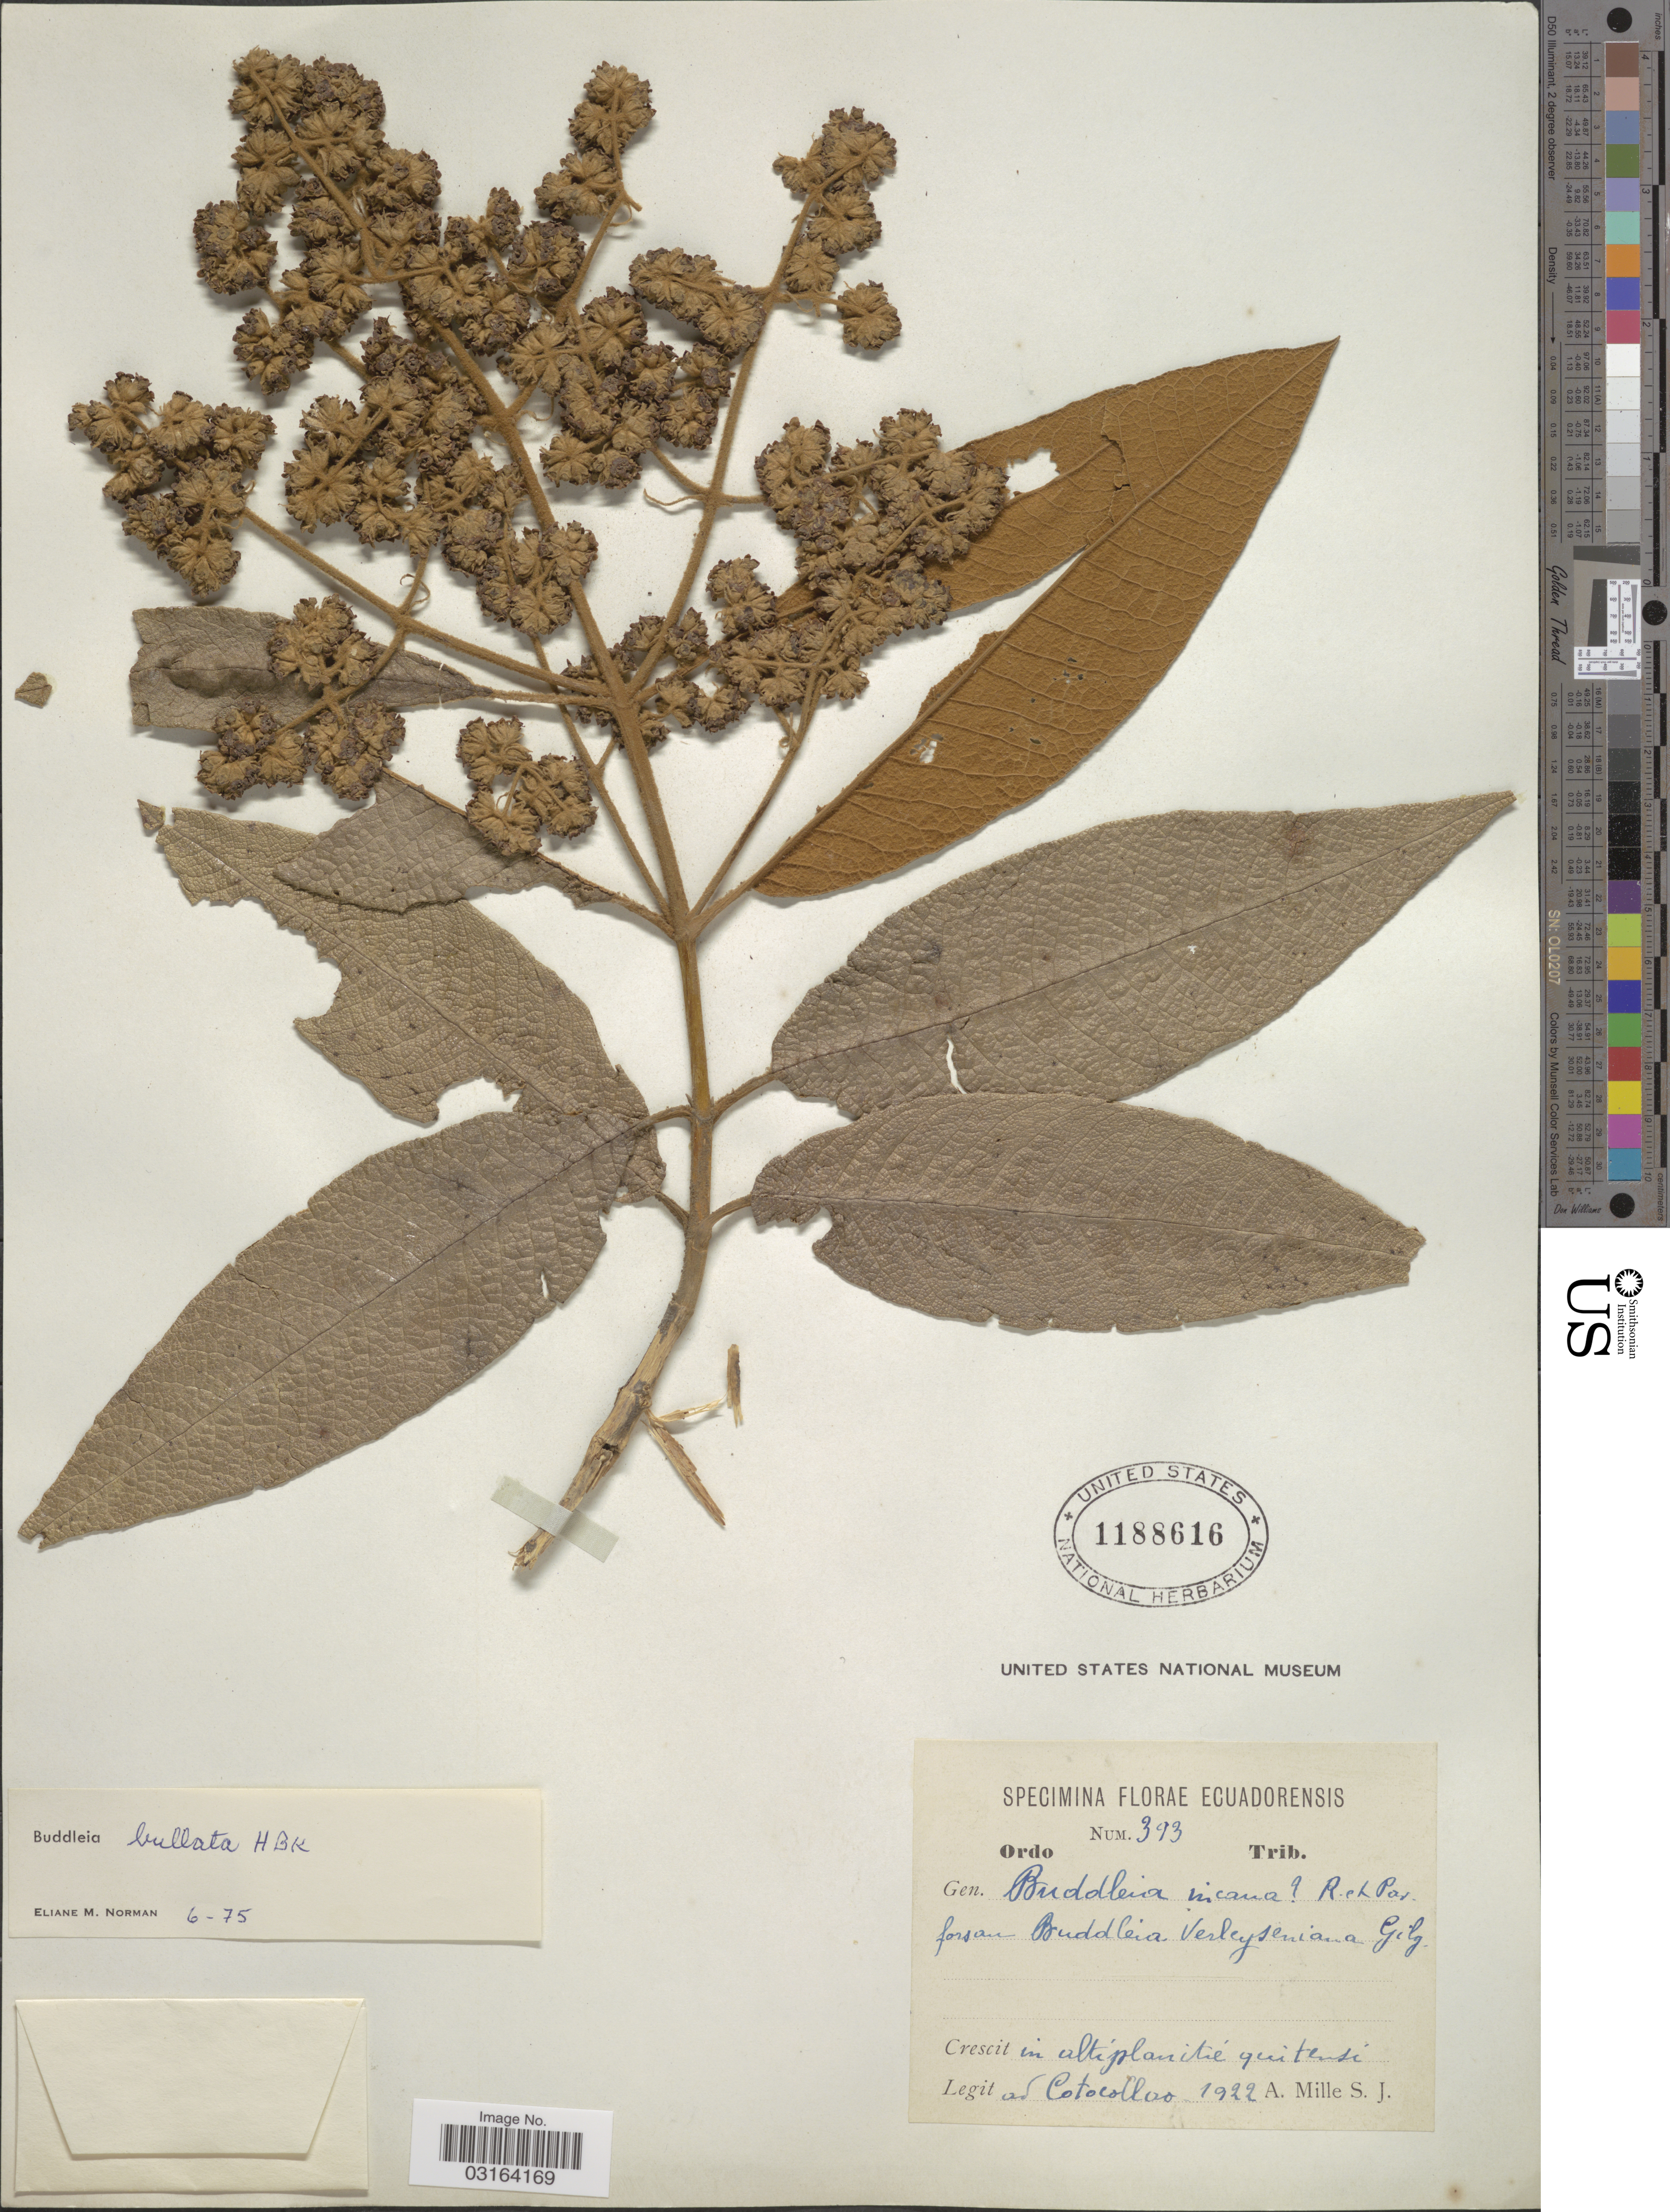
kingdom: Plantae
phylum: Tracheophyta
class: Magnoliopsida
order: Lamiales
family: Scrophulariaceae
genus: Buddleja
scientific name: Buddleja bullata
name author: Kunth in Humb. & et al.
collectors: A. Mille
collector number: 393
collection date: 1922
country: Ecuador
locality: Ad Cotocollao.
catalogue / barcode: US 1188616